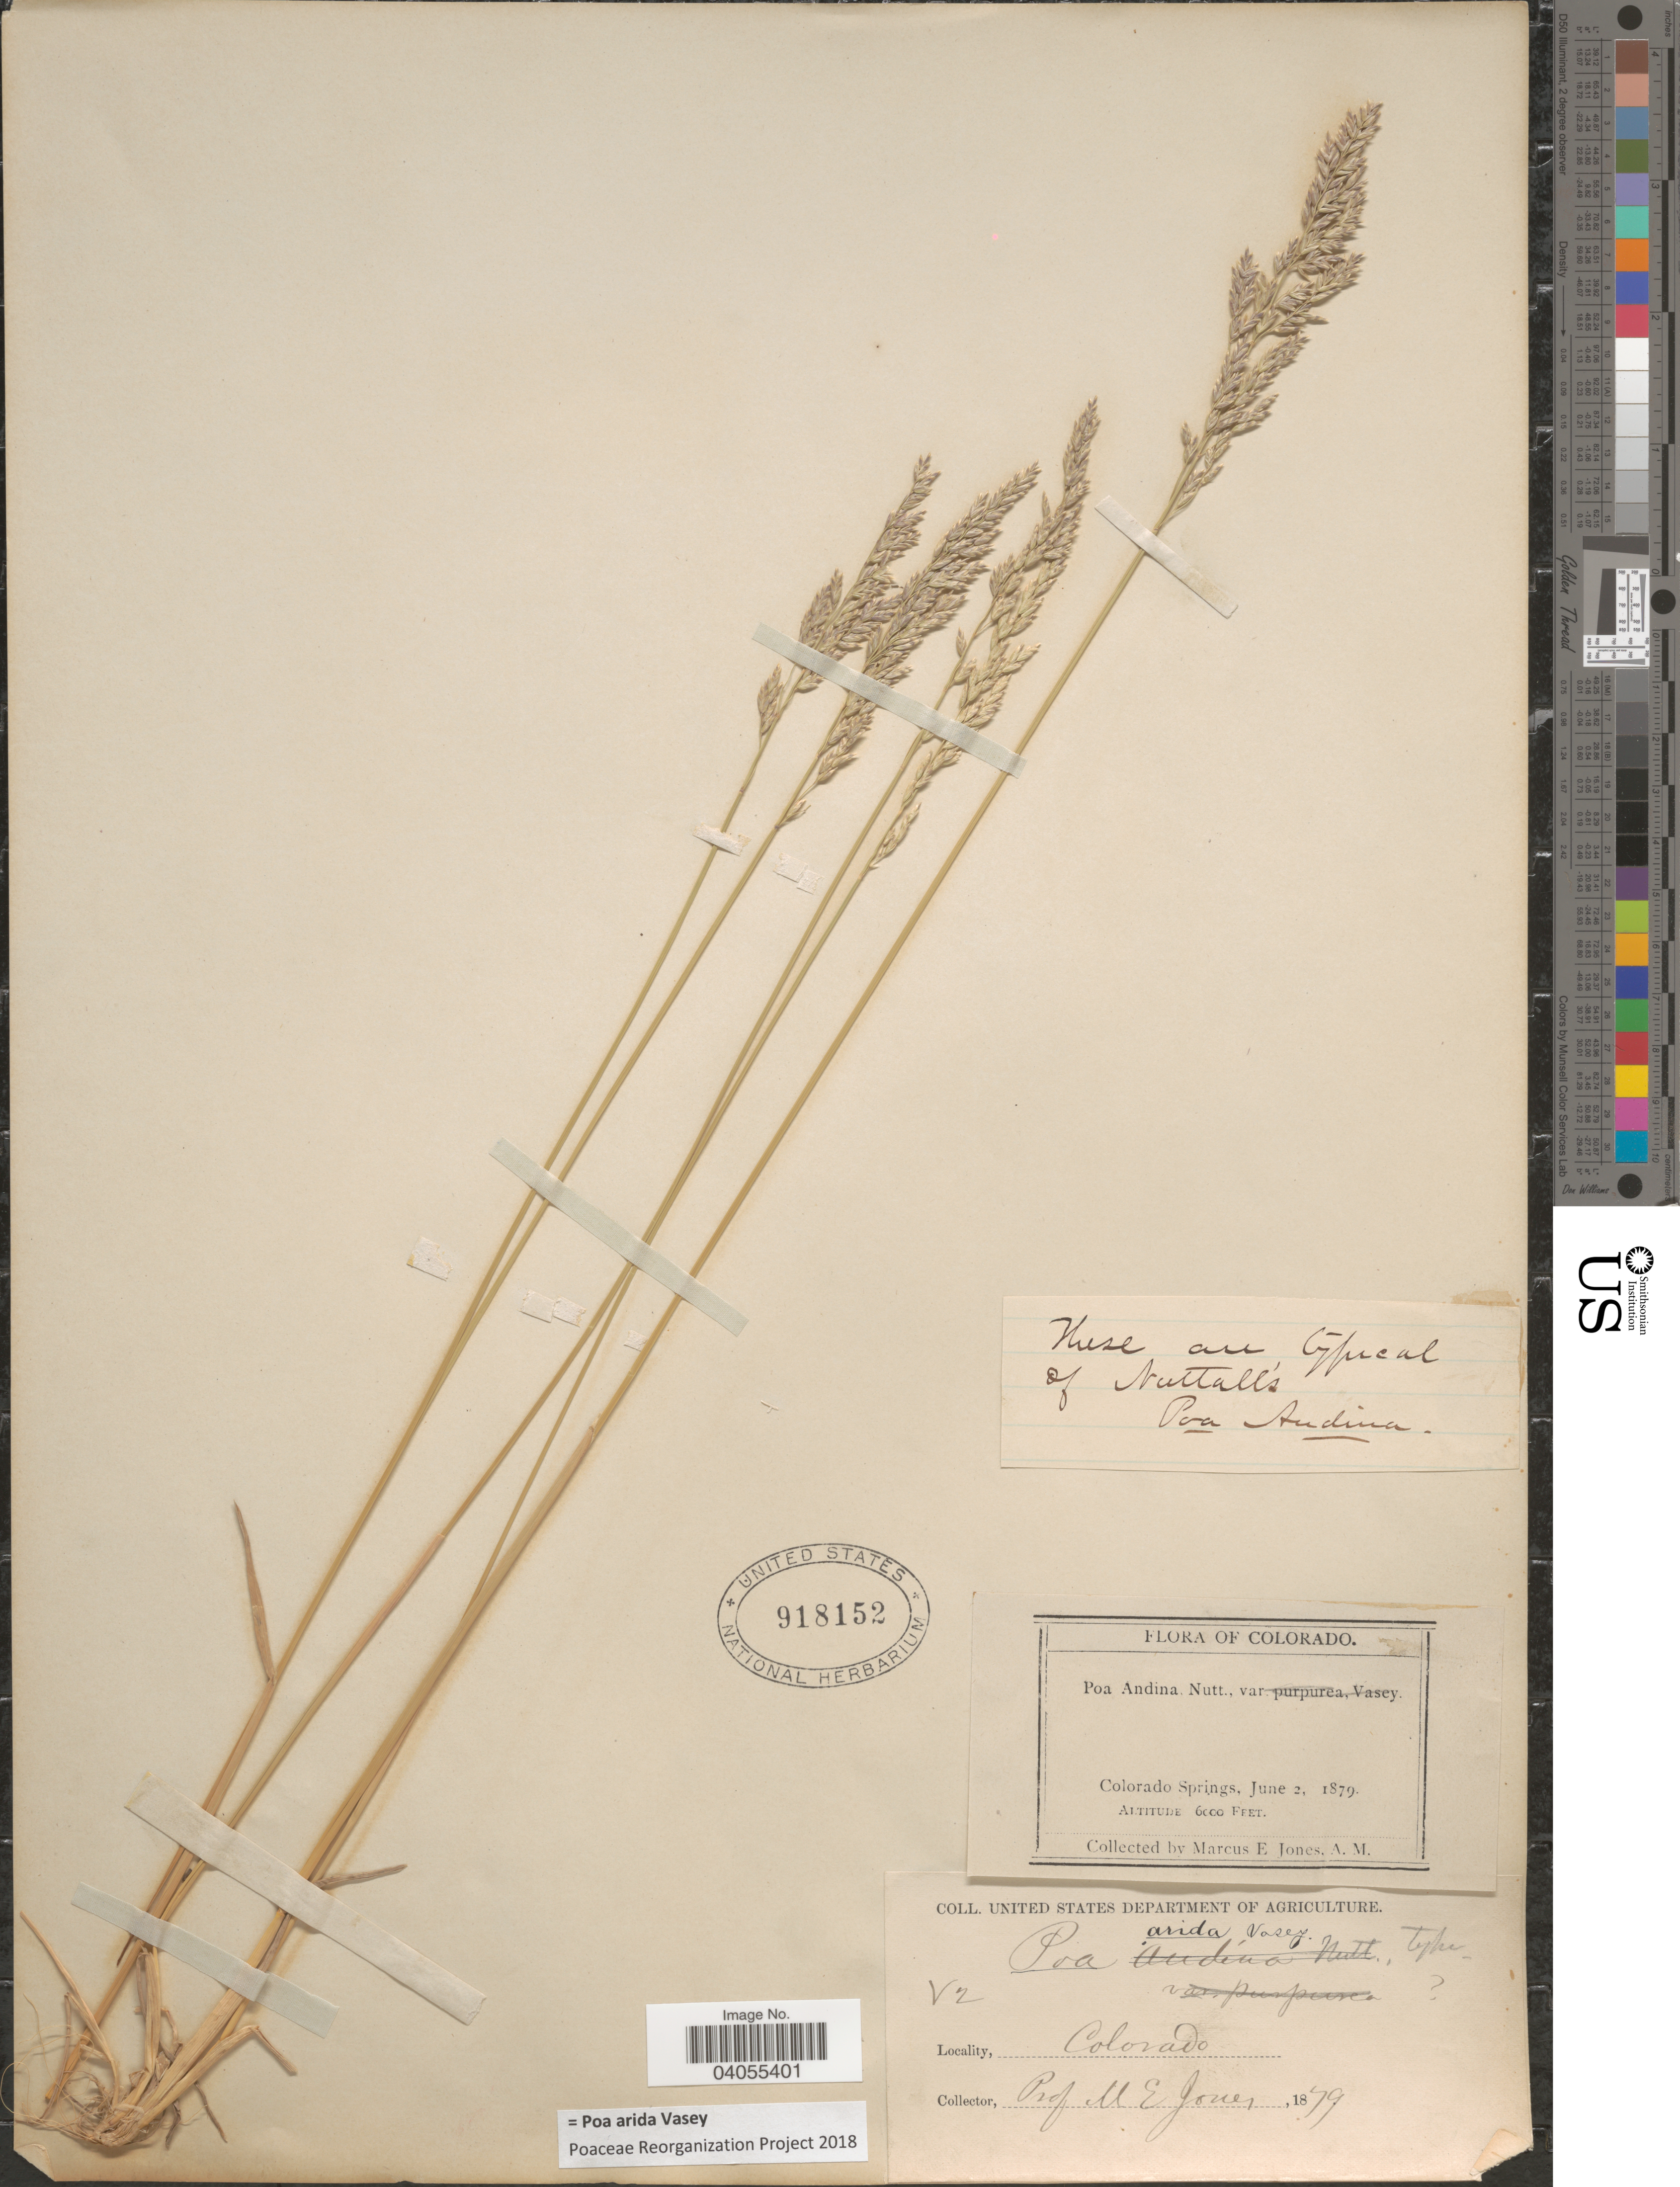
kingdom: Plantae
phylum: Tracheophyta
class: Liliopsida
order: Poales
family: Poaceae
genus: Poa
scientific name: Poa arida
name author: Vasey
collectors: M. E. Jones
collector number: V2*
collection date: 1879-06-02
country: United States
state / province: Colorado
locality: Colorado Springs.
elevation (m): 1829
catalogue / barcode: US 918152